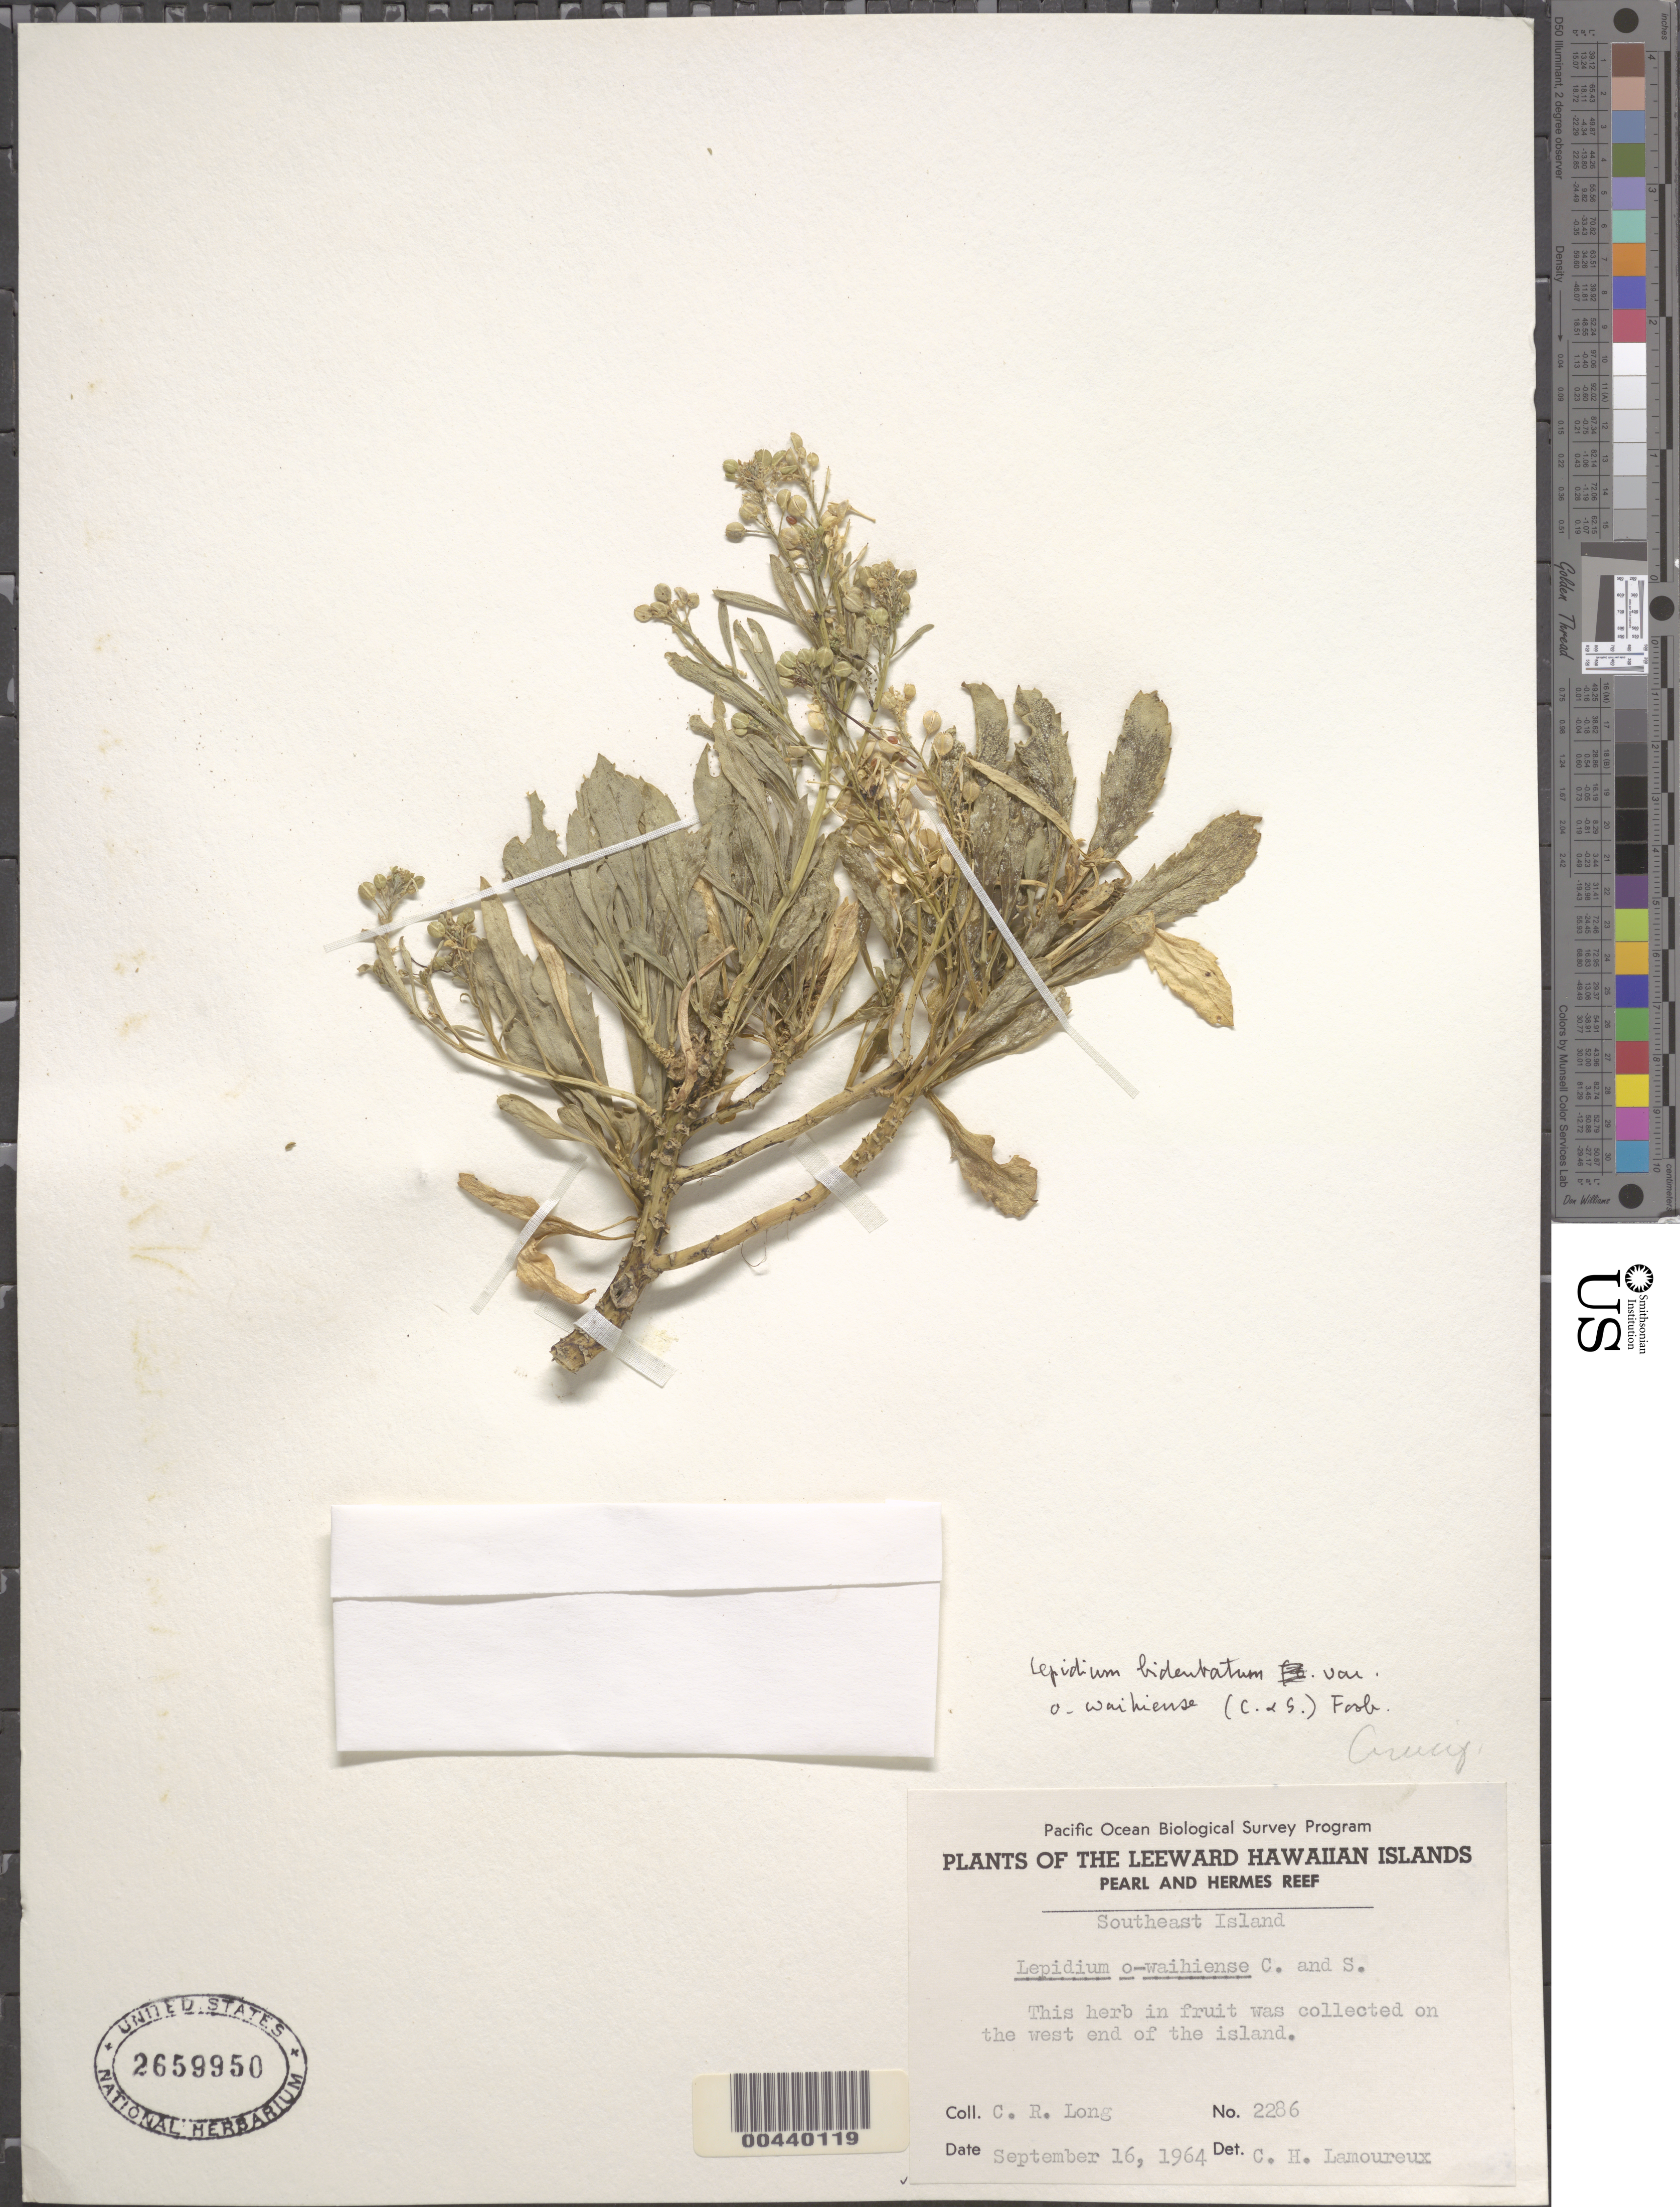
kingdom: Plantae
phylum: Tracheophyta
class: Magnoliopsida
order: Brassicales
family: Brassicaceae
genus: Lepidium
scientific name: Lepidium owaihiense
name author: Cham. & Schltdl.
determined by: Al-Shehbaz, I. A., (MO), Missouri Botanical Garden (UNITED STATES)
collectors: C. Long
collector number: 2286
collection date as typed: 16 Sep 1964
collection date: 1964-09-16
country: United States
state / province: Hawaii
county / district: Honolulu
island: Pearl and Hermes Atoll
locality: Southeast Islet, W end of island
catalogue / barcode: US 2659950